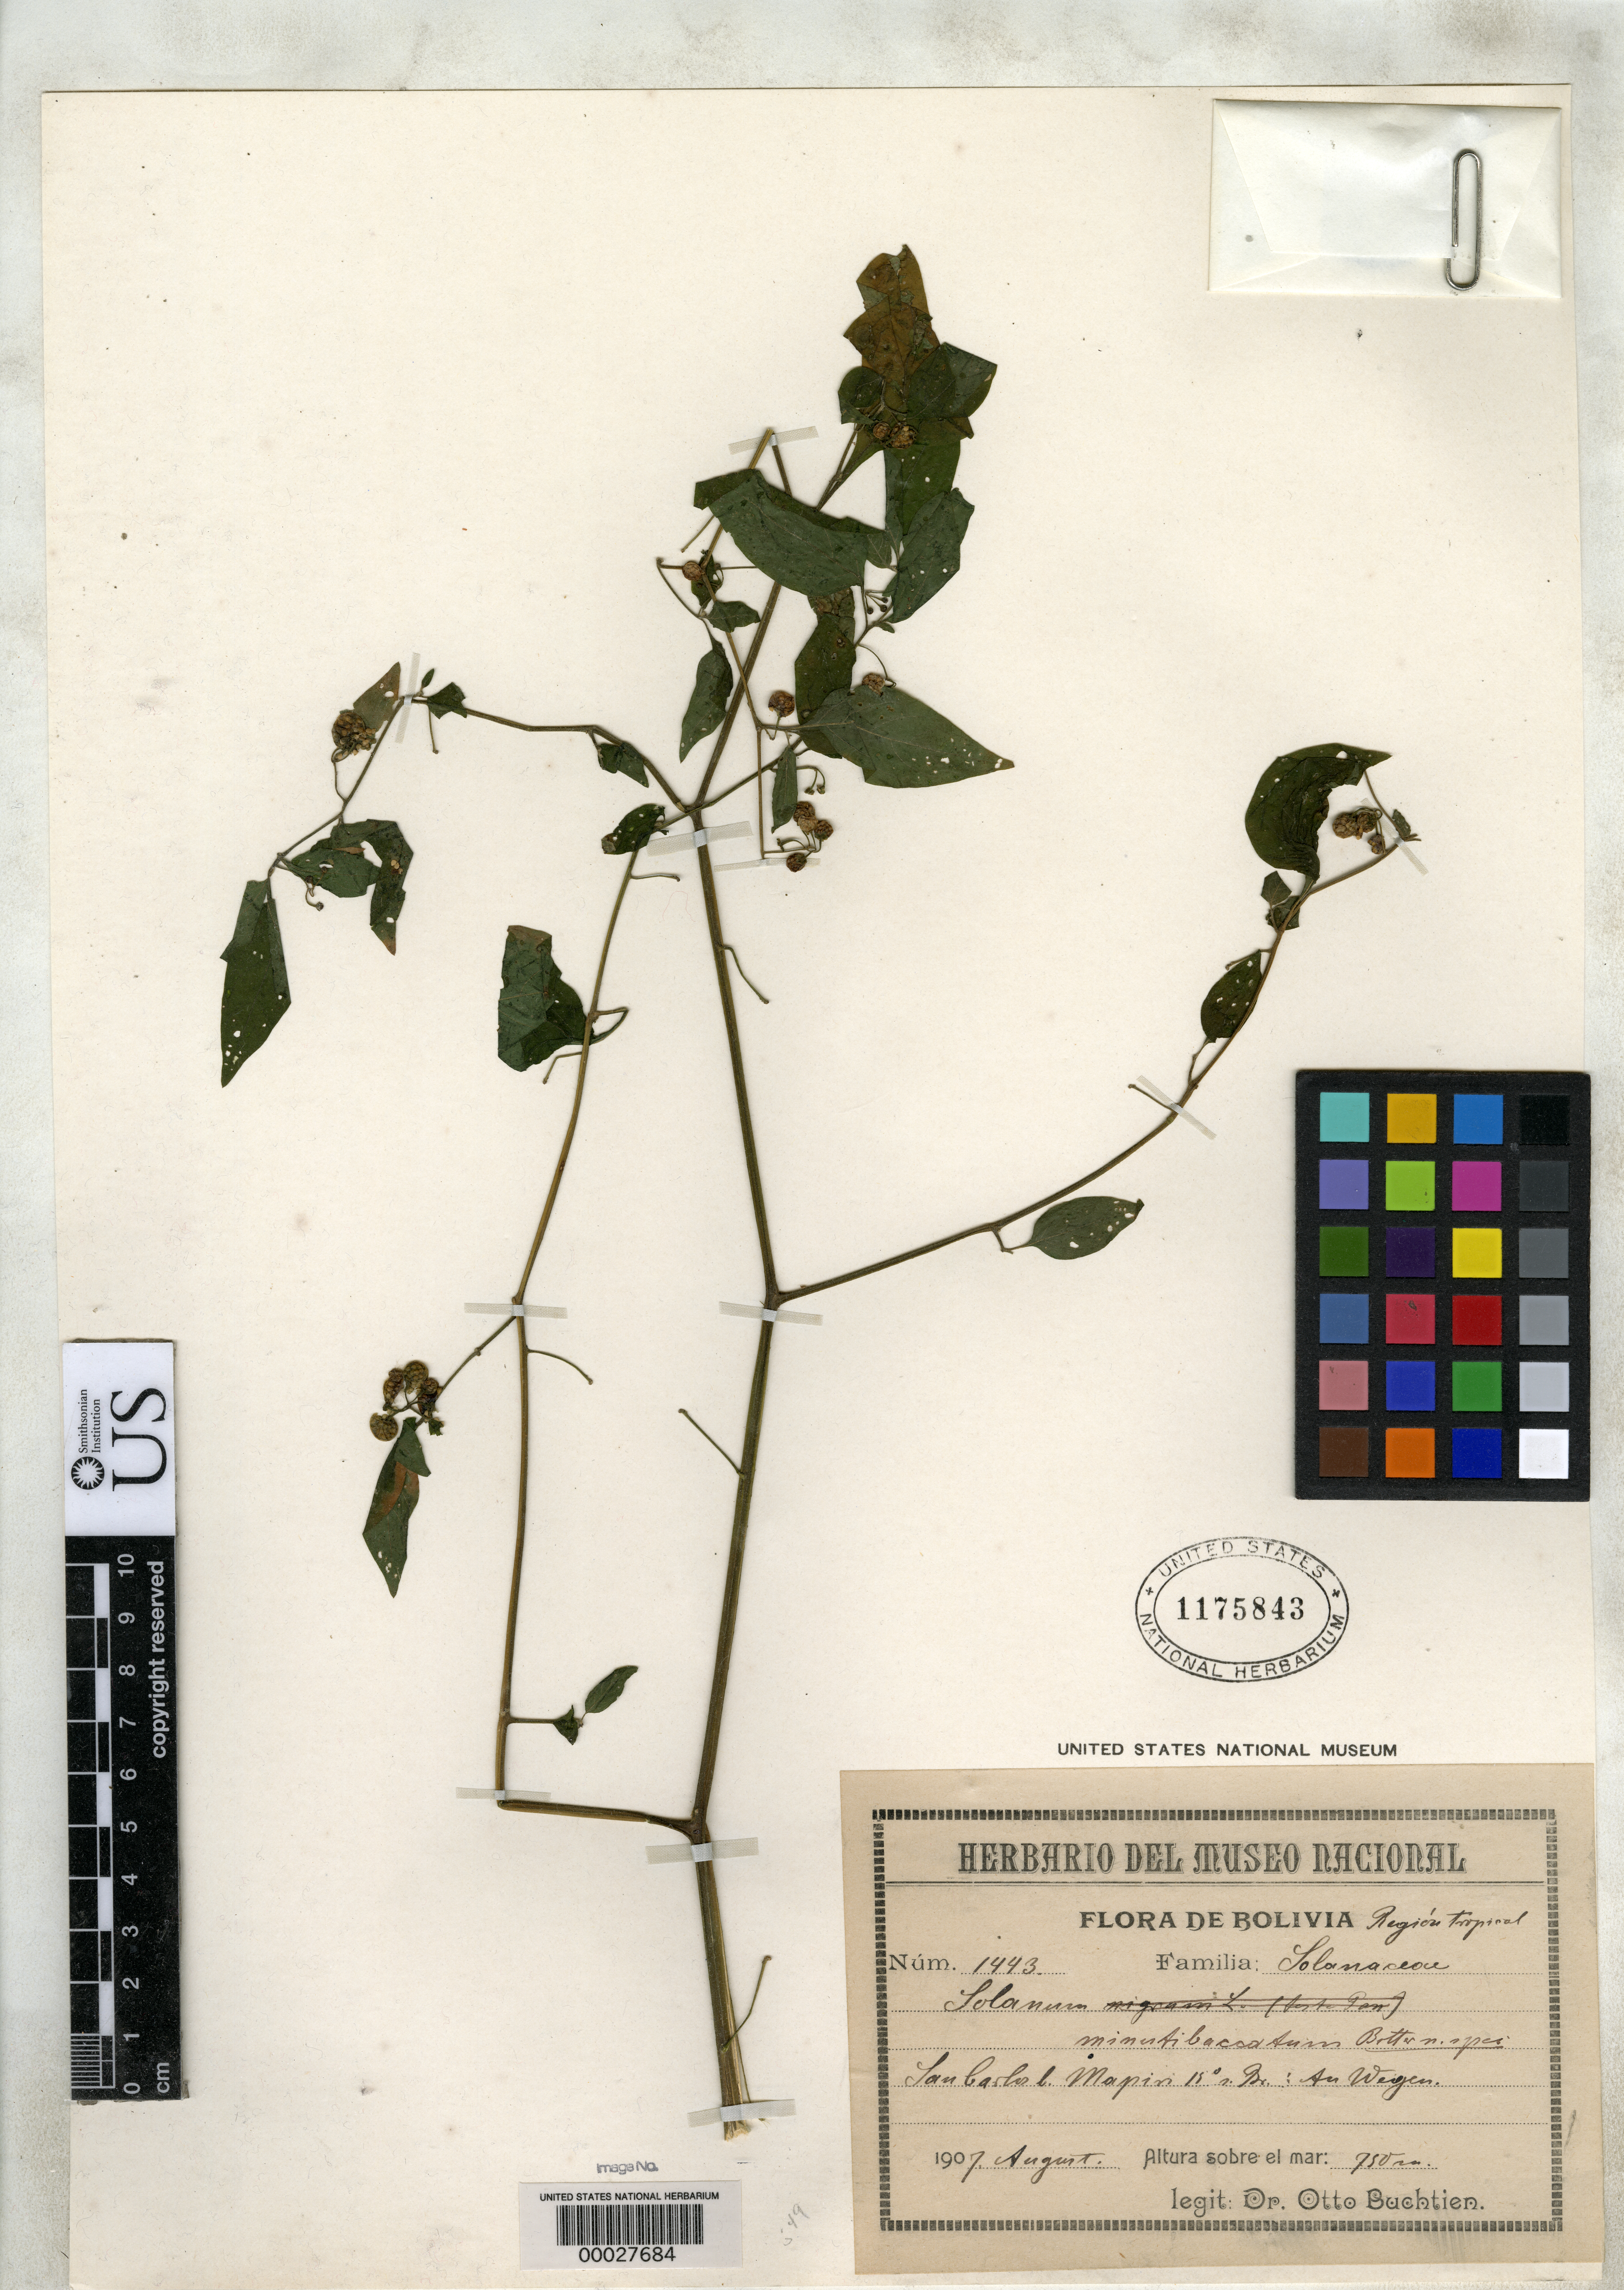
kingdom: Plantae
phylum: Tracheophyta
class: Magnoliopsida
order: Solanales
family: Solanaceae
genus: Solanum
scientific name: Solanum minutibaccatum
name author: Bitter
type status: Isotype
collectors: O. Buchtien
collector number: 1443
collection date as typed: Aug 1907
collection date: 1907-08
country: Bolivia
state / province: La Paz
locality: San Carlos near Mapiri.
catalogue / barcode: US 1175843